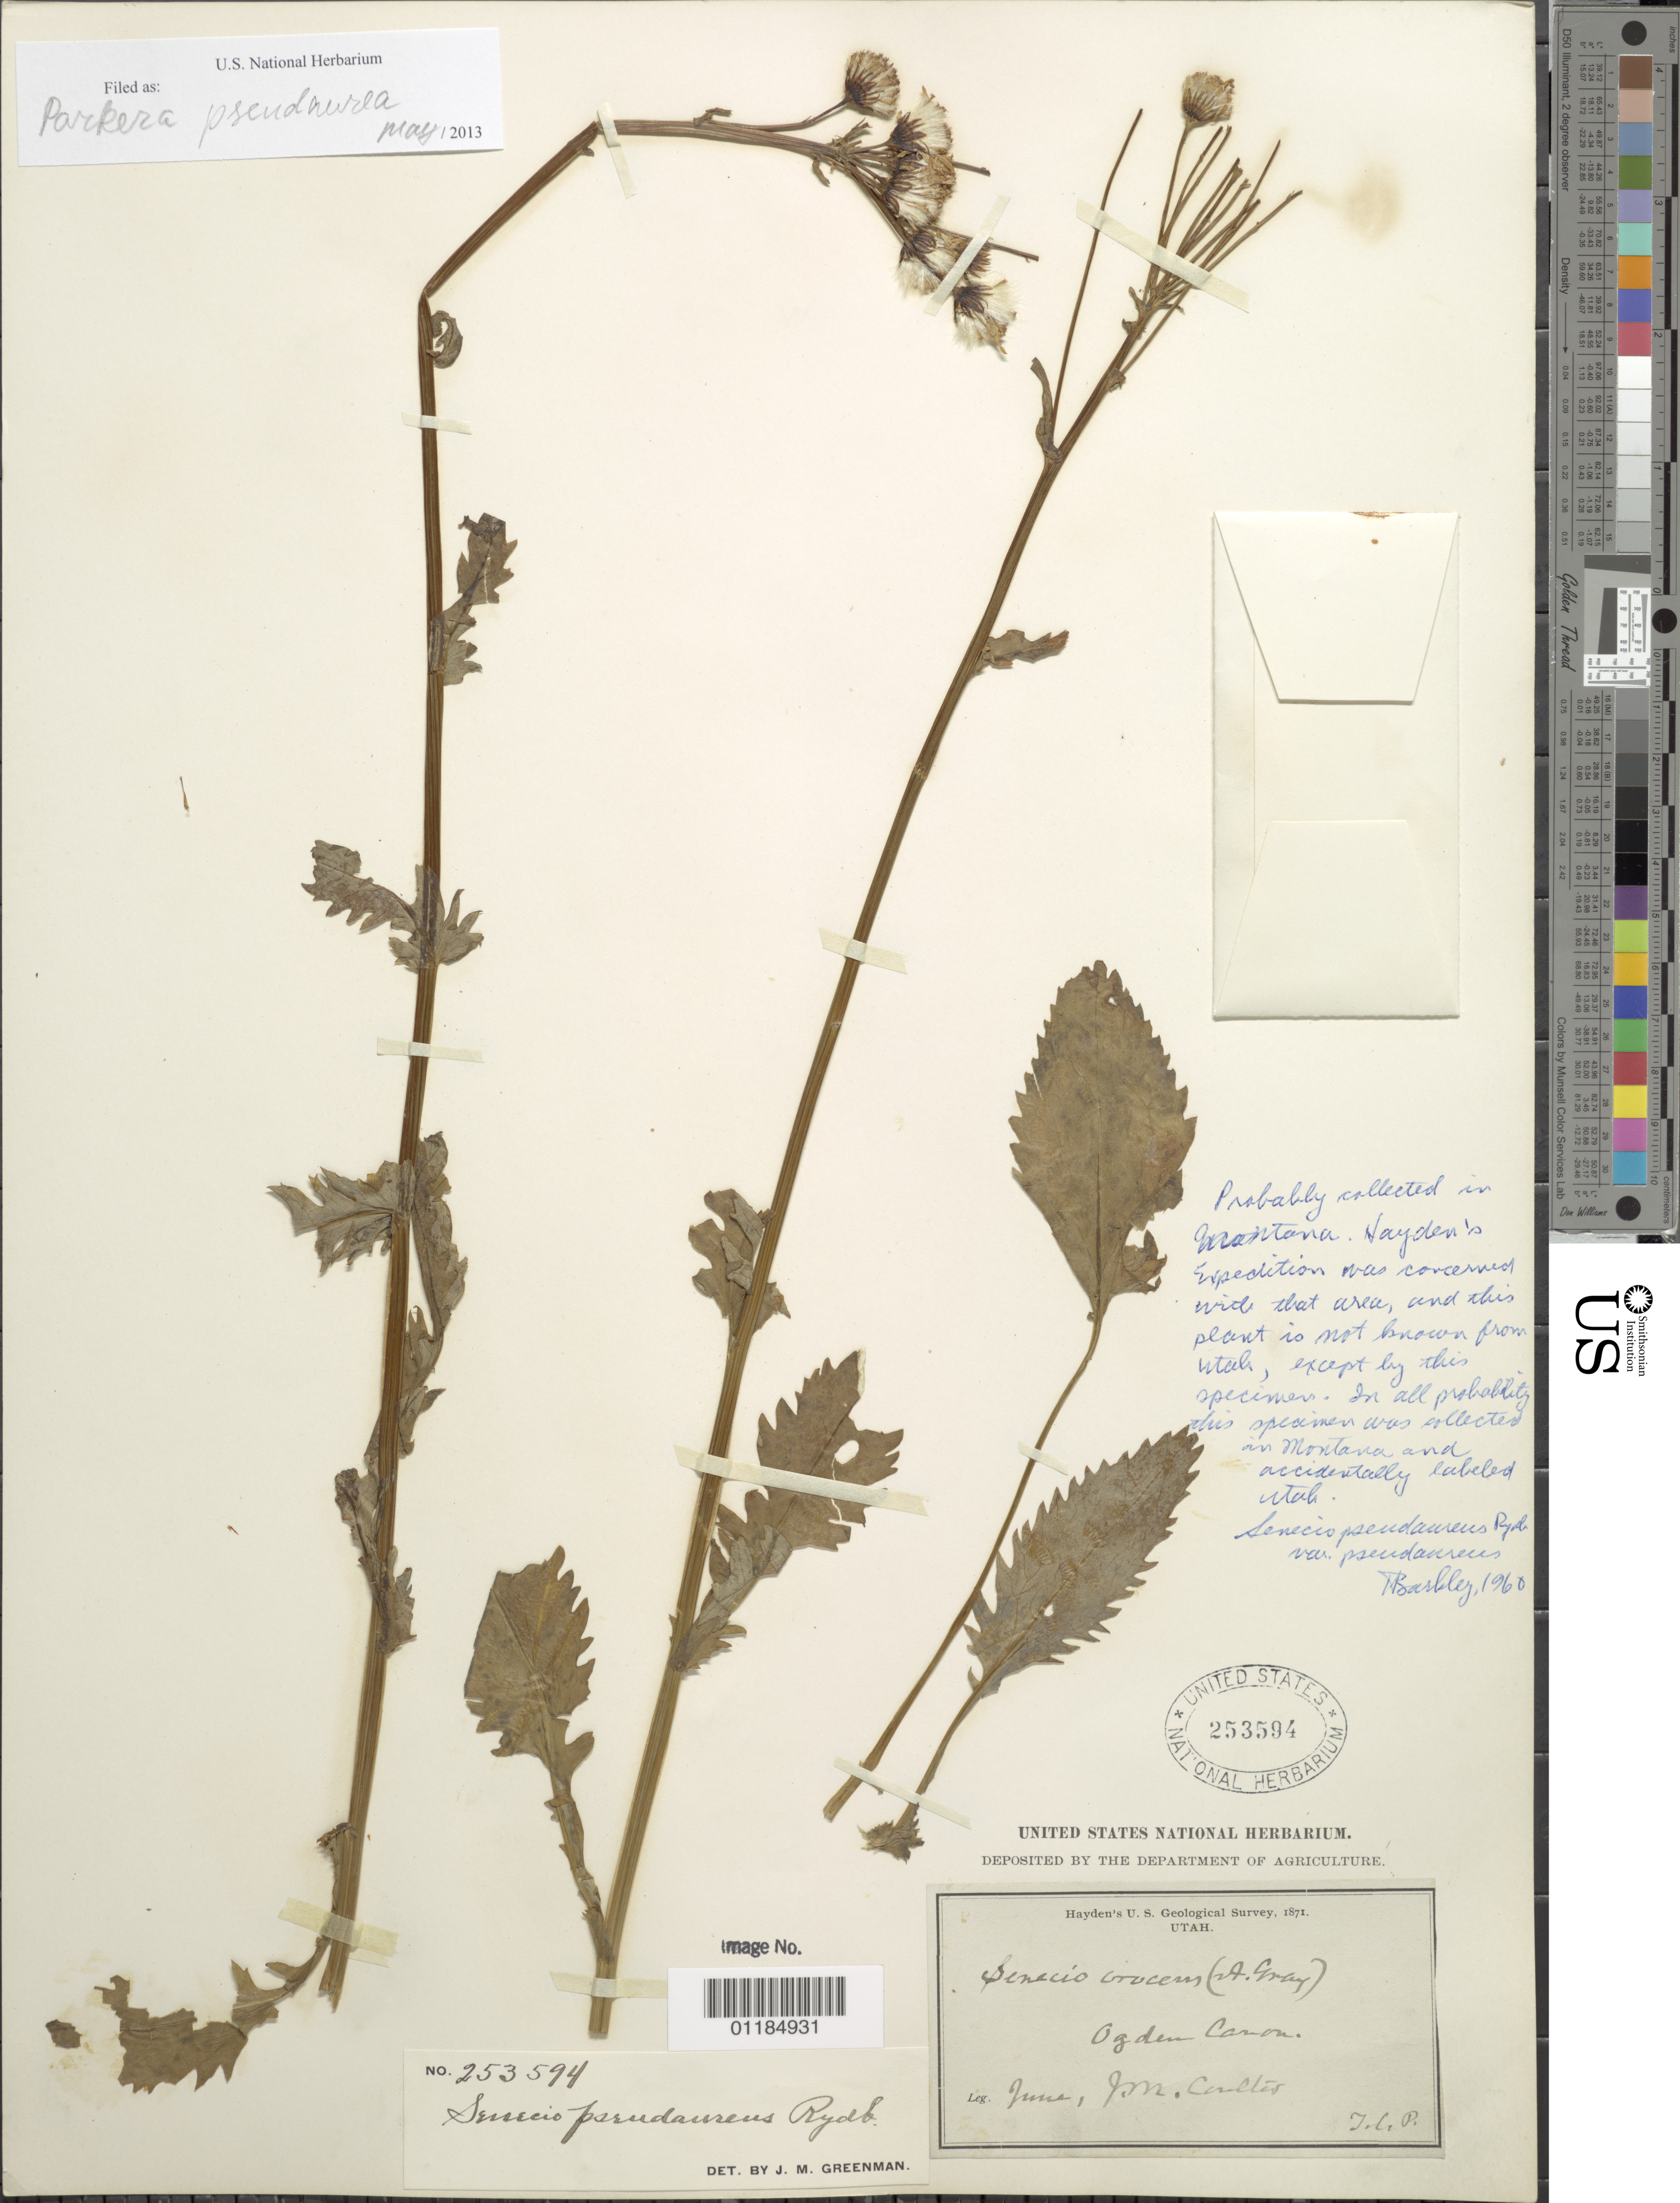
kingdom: Plantae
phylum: Tracheophyta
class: Magnoliopsida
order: Asterales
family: Asteraceae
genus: Packera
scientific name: Packera pseudaurea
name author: (Rydb.) W.A. Weber & Á. Löve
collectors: J. M. Coulter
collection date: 1871-06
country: United States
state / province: Utah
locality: Ogden Canyon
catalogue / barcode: US 253594